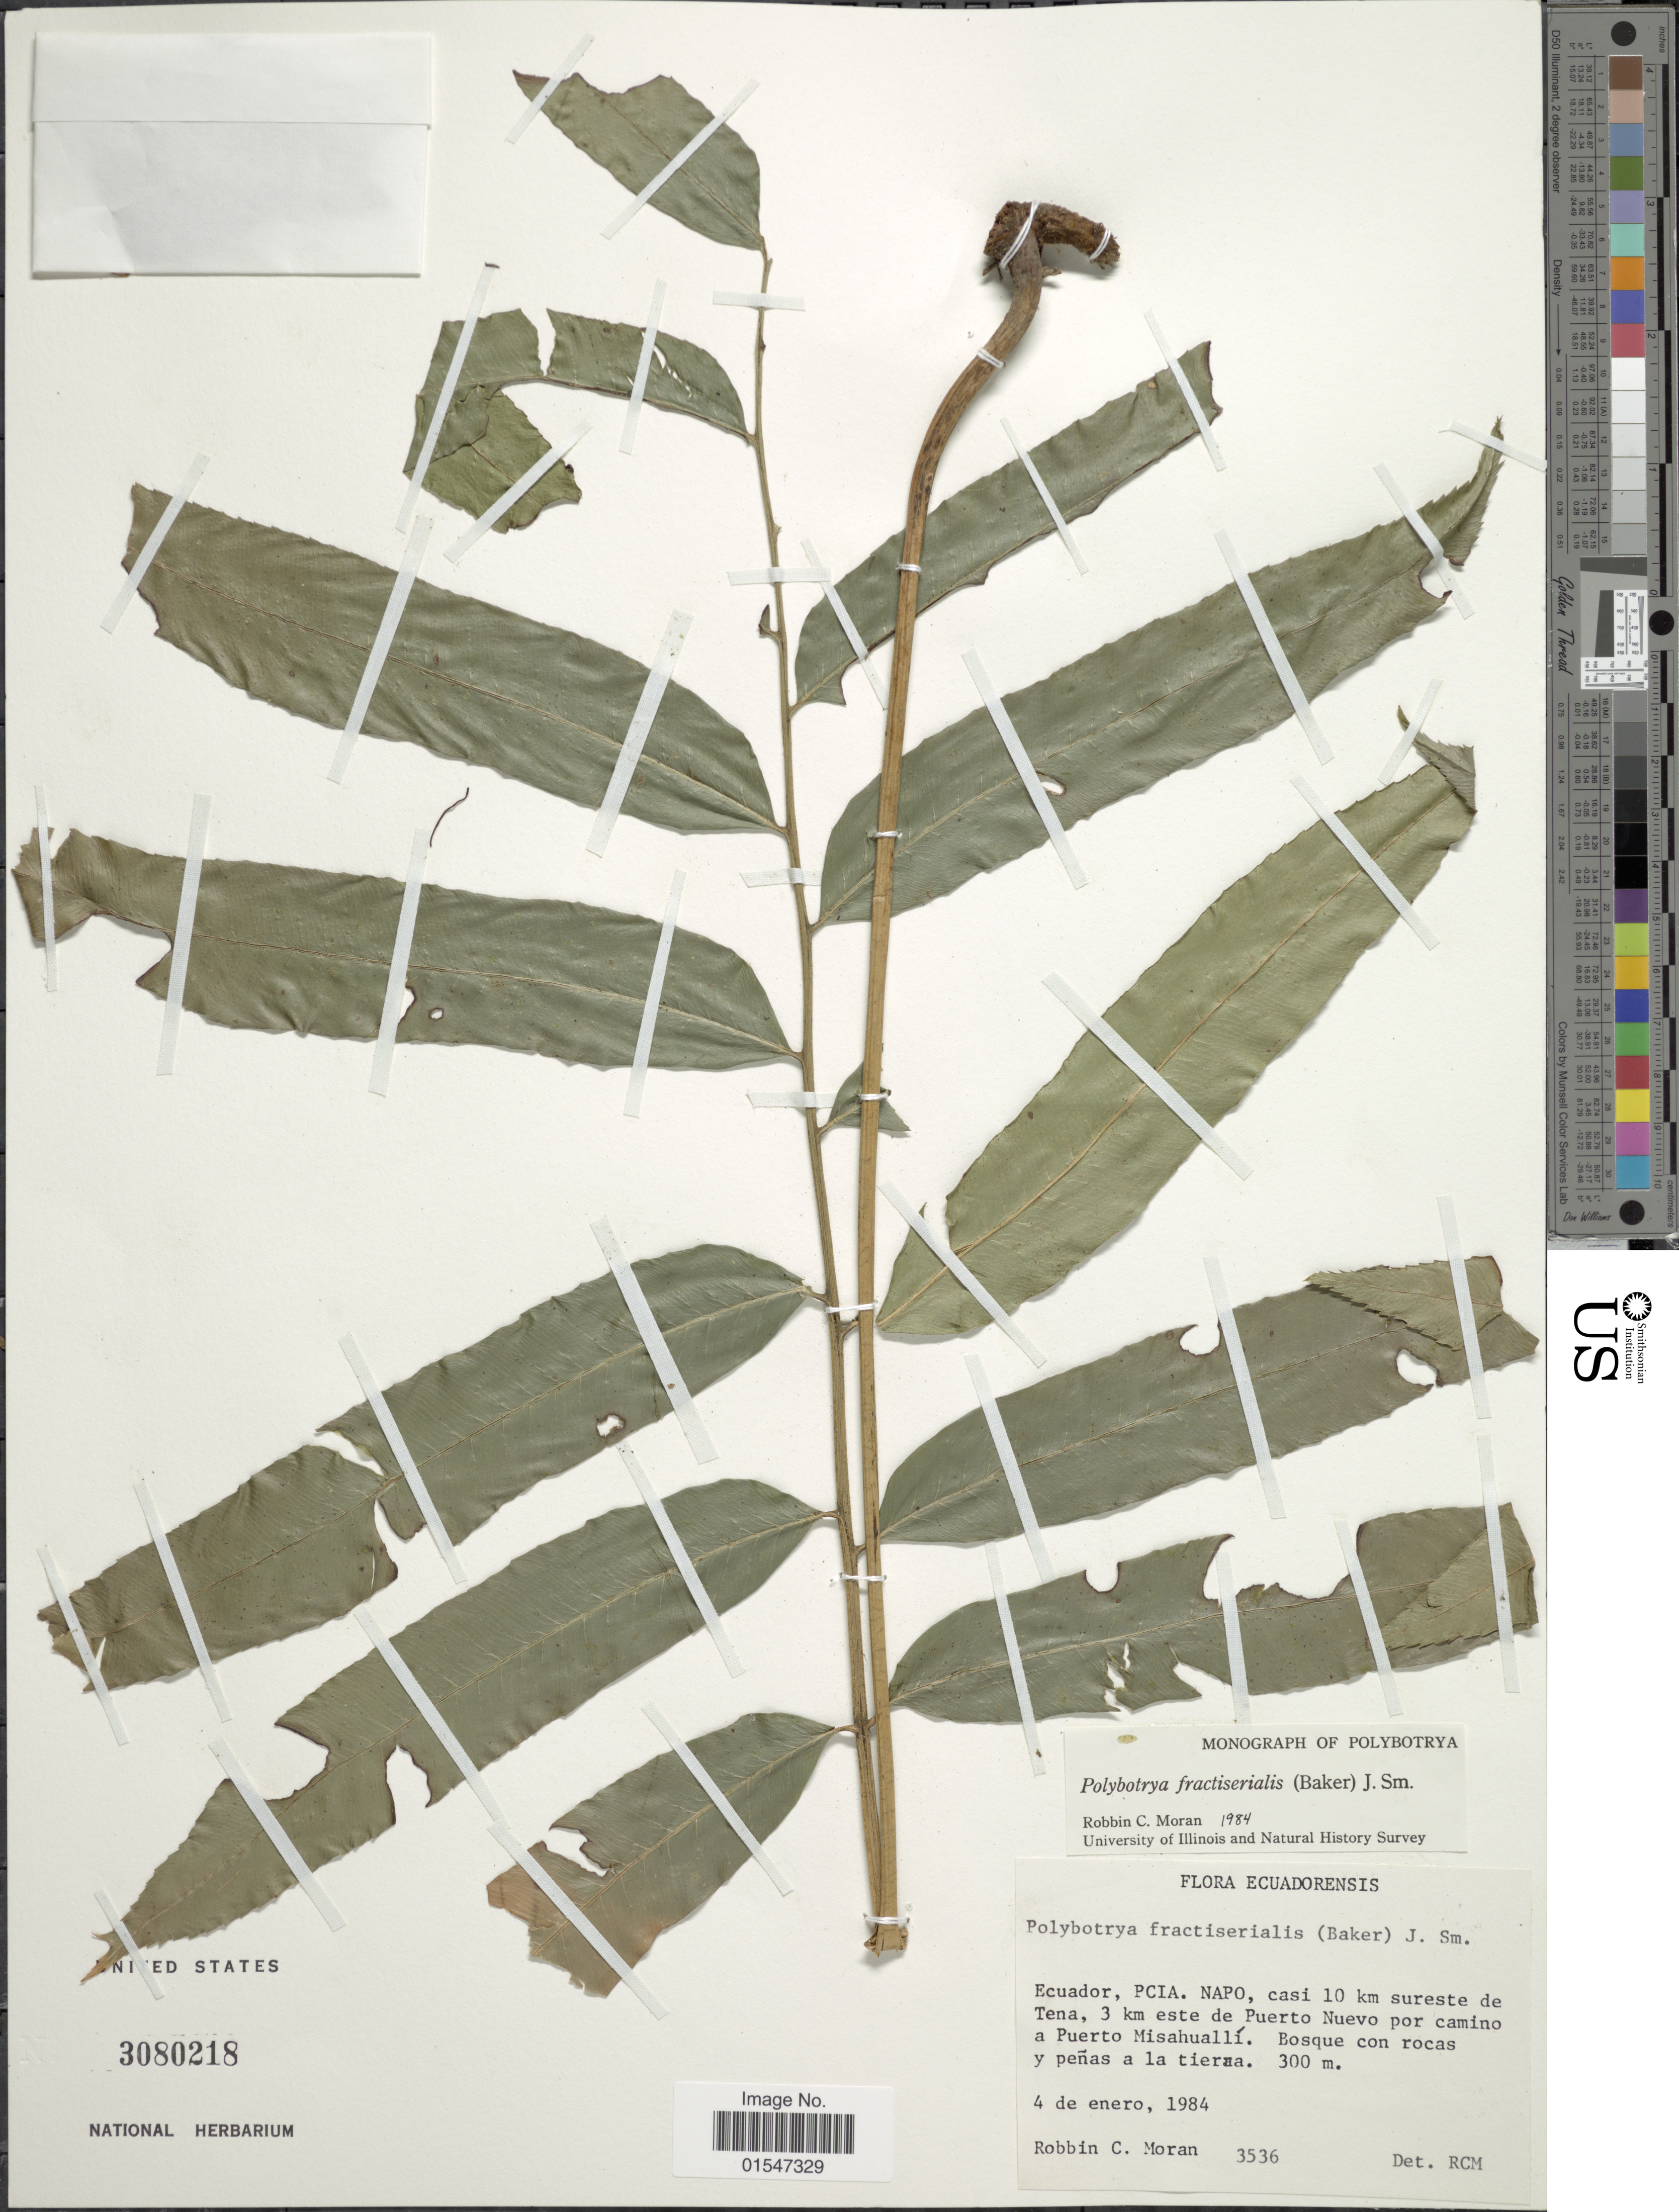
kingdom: Plantae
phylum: Tracheophyta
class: Polypodiopsida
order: Polypodiales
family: Dryopteridaceae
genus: Polybotrya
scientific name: Polybotrya fractiserialis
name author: (Baker) J. Sm.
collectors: R. C. Moran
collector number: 3536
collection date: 1984-01-04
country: Ecuador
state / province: Napo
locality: Casi 10 km sureste de Tena, 3 km este de Puerto Nuevo por camino a Puerto Misahuallí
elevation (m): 300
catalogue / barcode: US 3080218